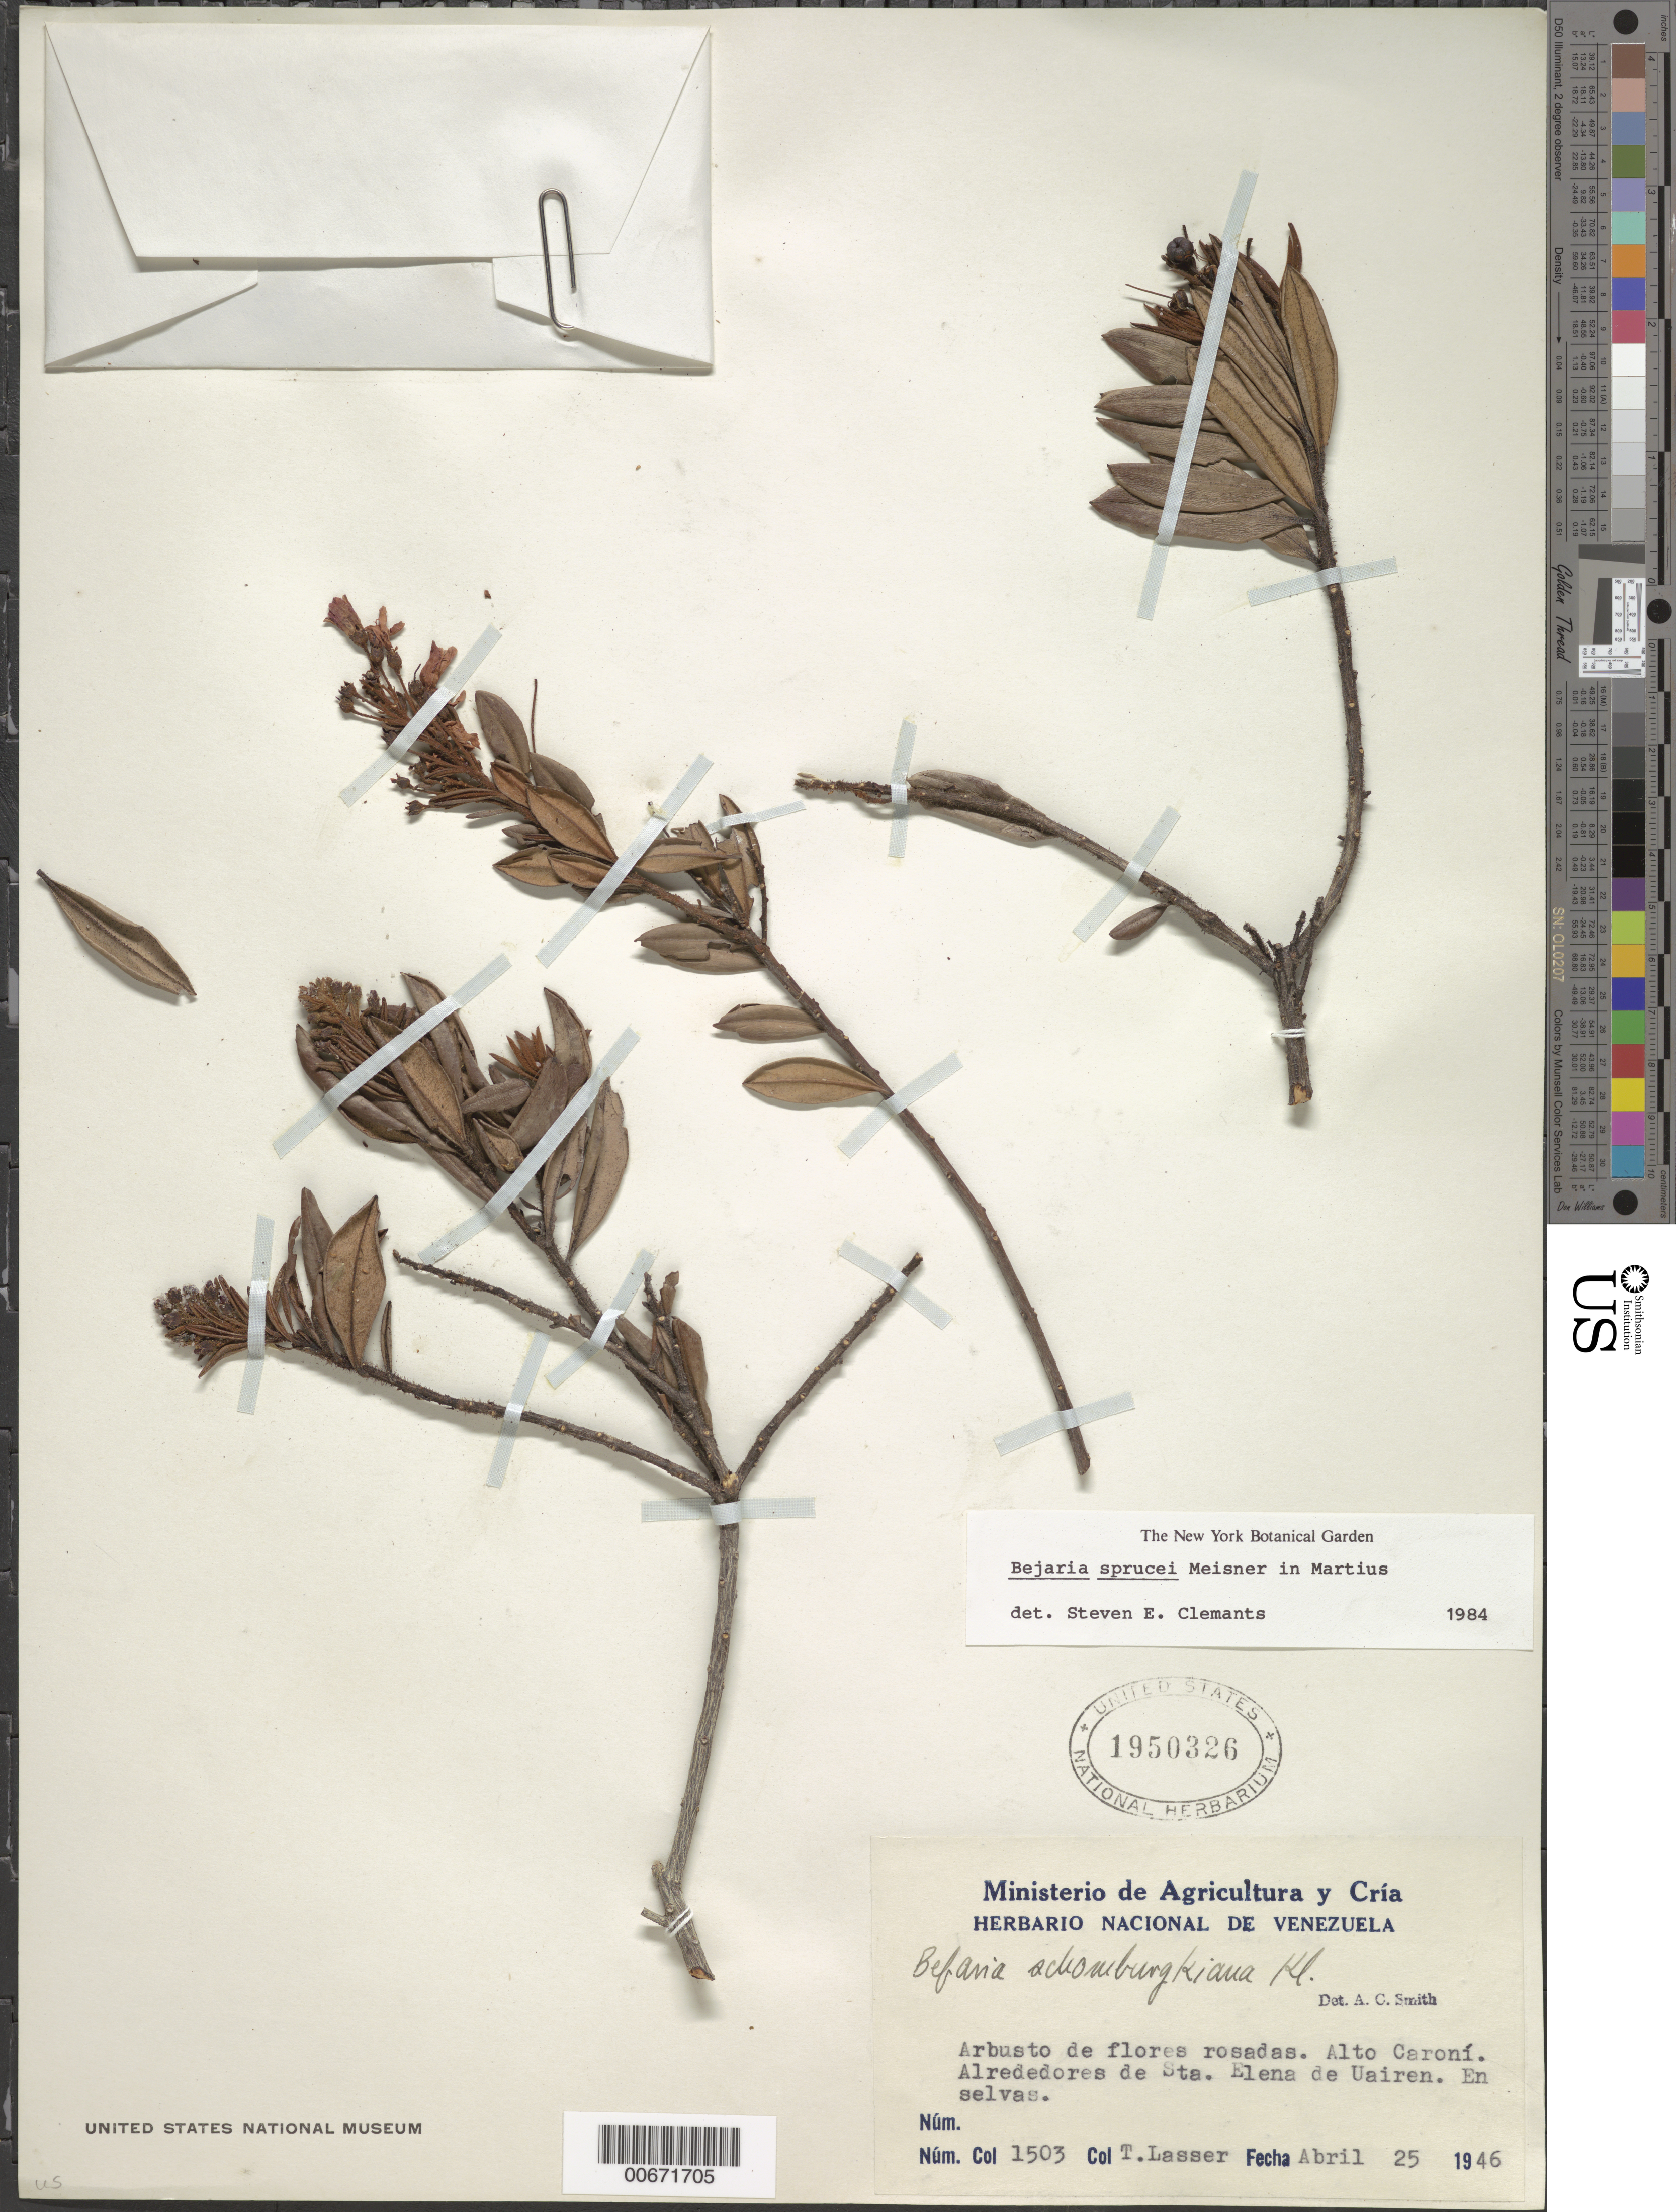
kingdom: Plantae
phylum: Tracheophyta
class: Magnoliopsida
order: Ericales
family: Ericaceae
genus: Bejaria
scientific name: Bejaria sprucei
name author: Meisn.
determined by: Clemants, S. E.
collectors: T. Lasser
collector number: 1503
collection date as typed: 25-Apr-46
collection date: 1946-04-25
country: Venezuela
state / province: Bolívar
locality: Sta. Elena de Uairén, Alto Caroní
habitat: Selvas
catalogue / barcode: US 1950326